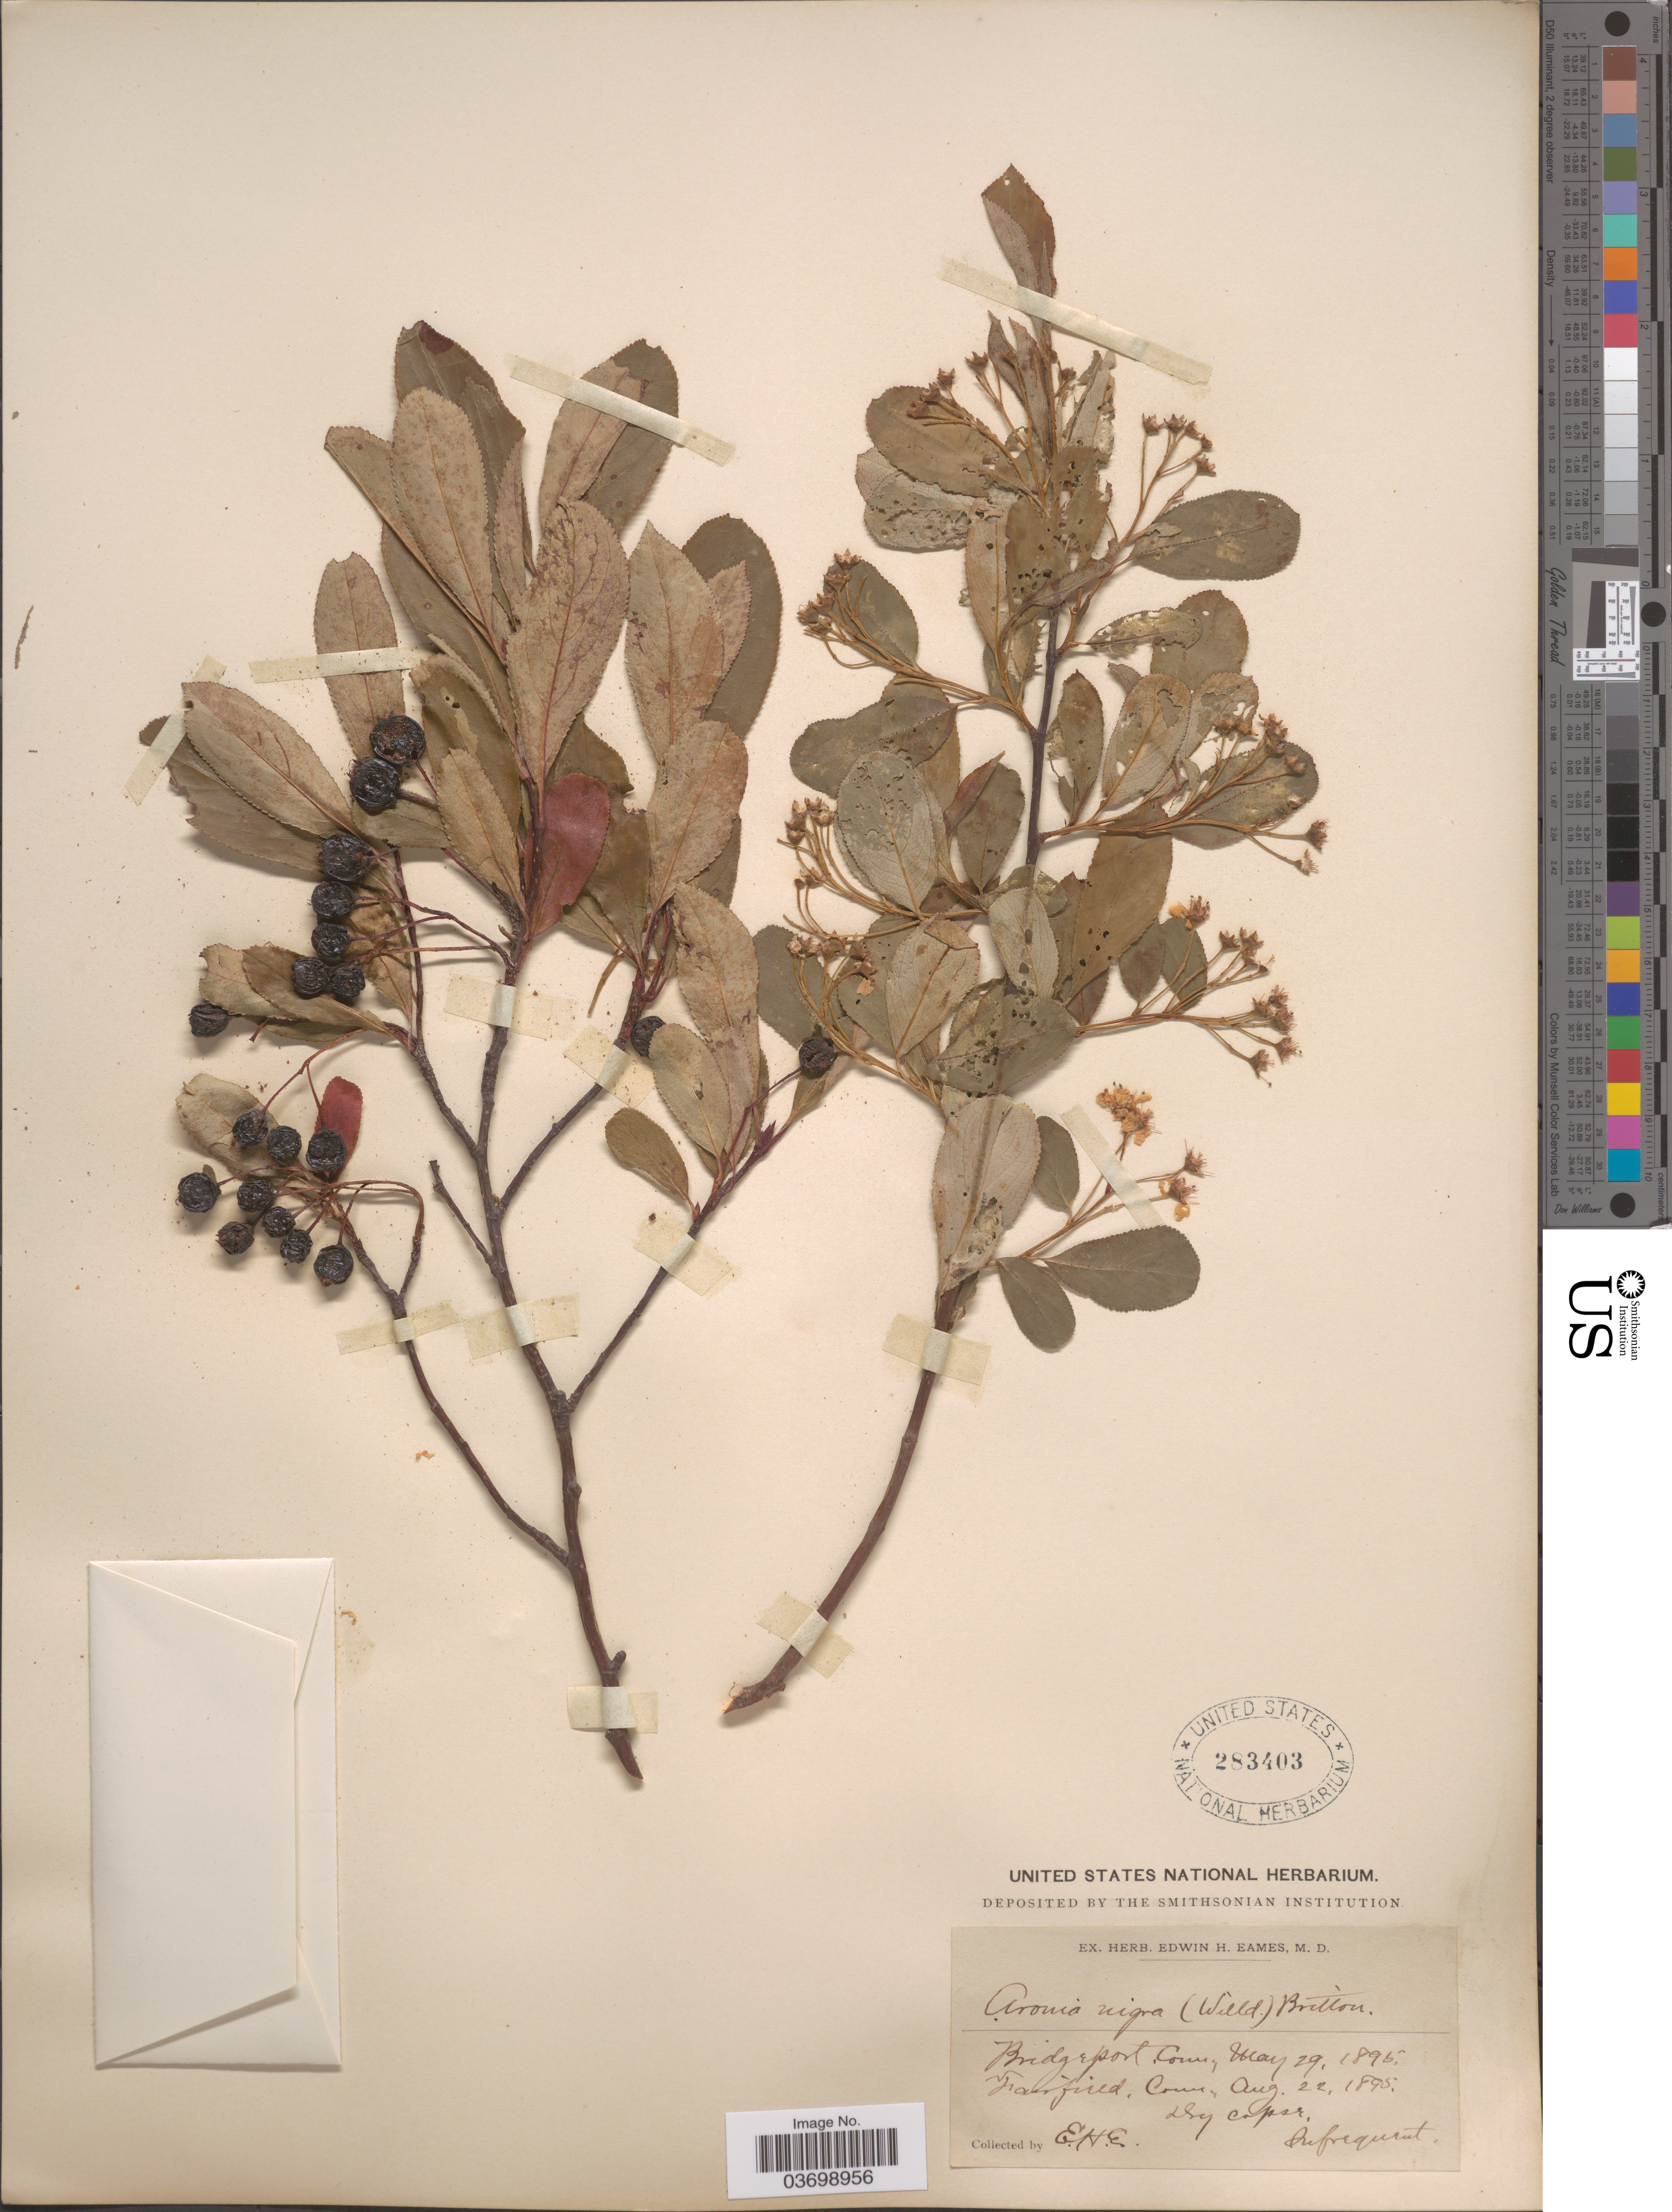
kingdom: Plantae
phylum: Tracheophyta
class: Magnoliopsida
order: Rosales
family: Rosaceae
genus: Aronia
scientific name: Aronia melanocarpa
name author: (Michx.) Elliott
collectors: E. H. Eames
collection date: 1895-05-29/1895-08-22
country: United States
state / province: Connecticut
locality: Bridgeport, Fairfield.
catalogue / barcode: US 283403